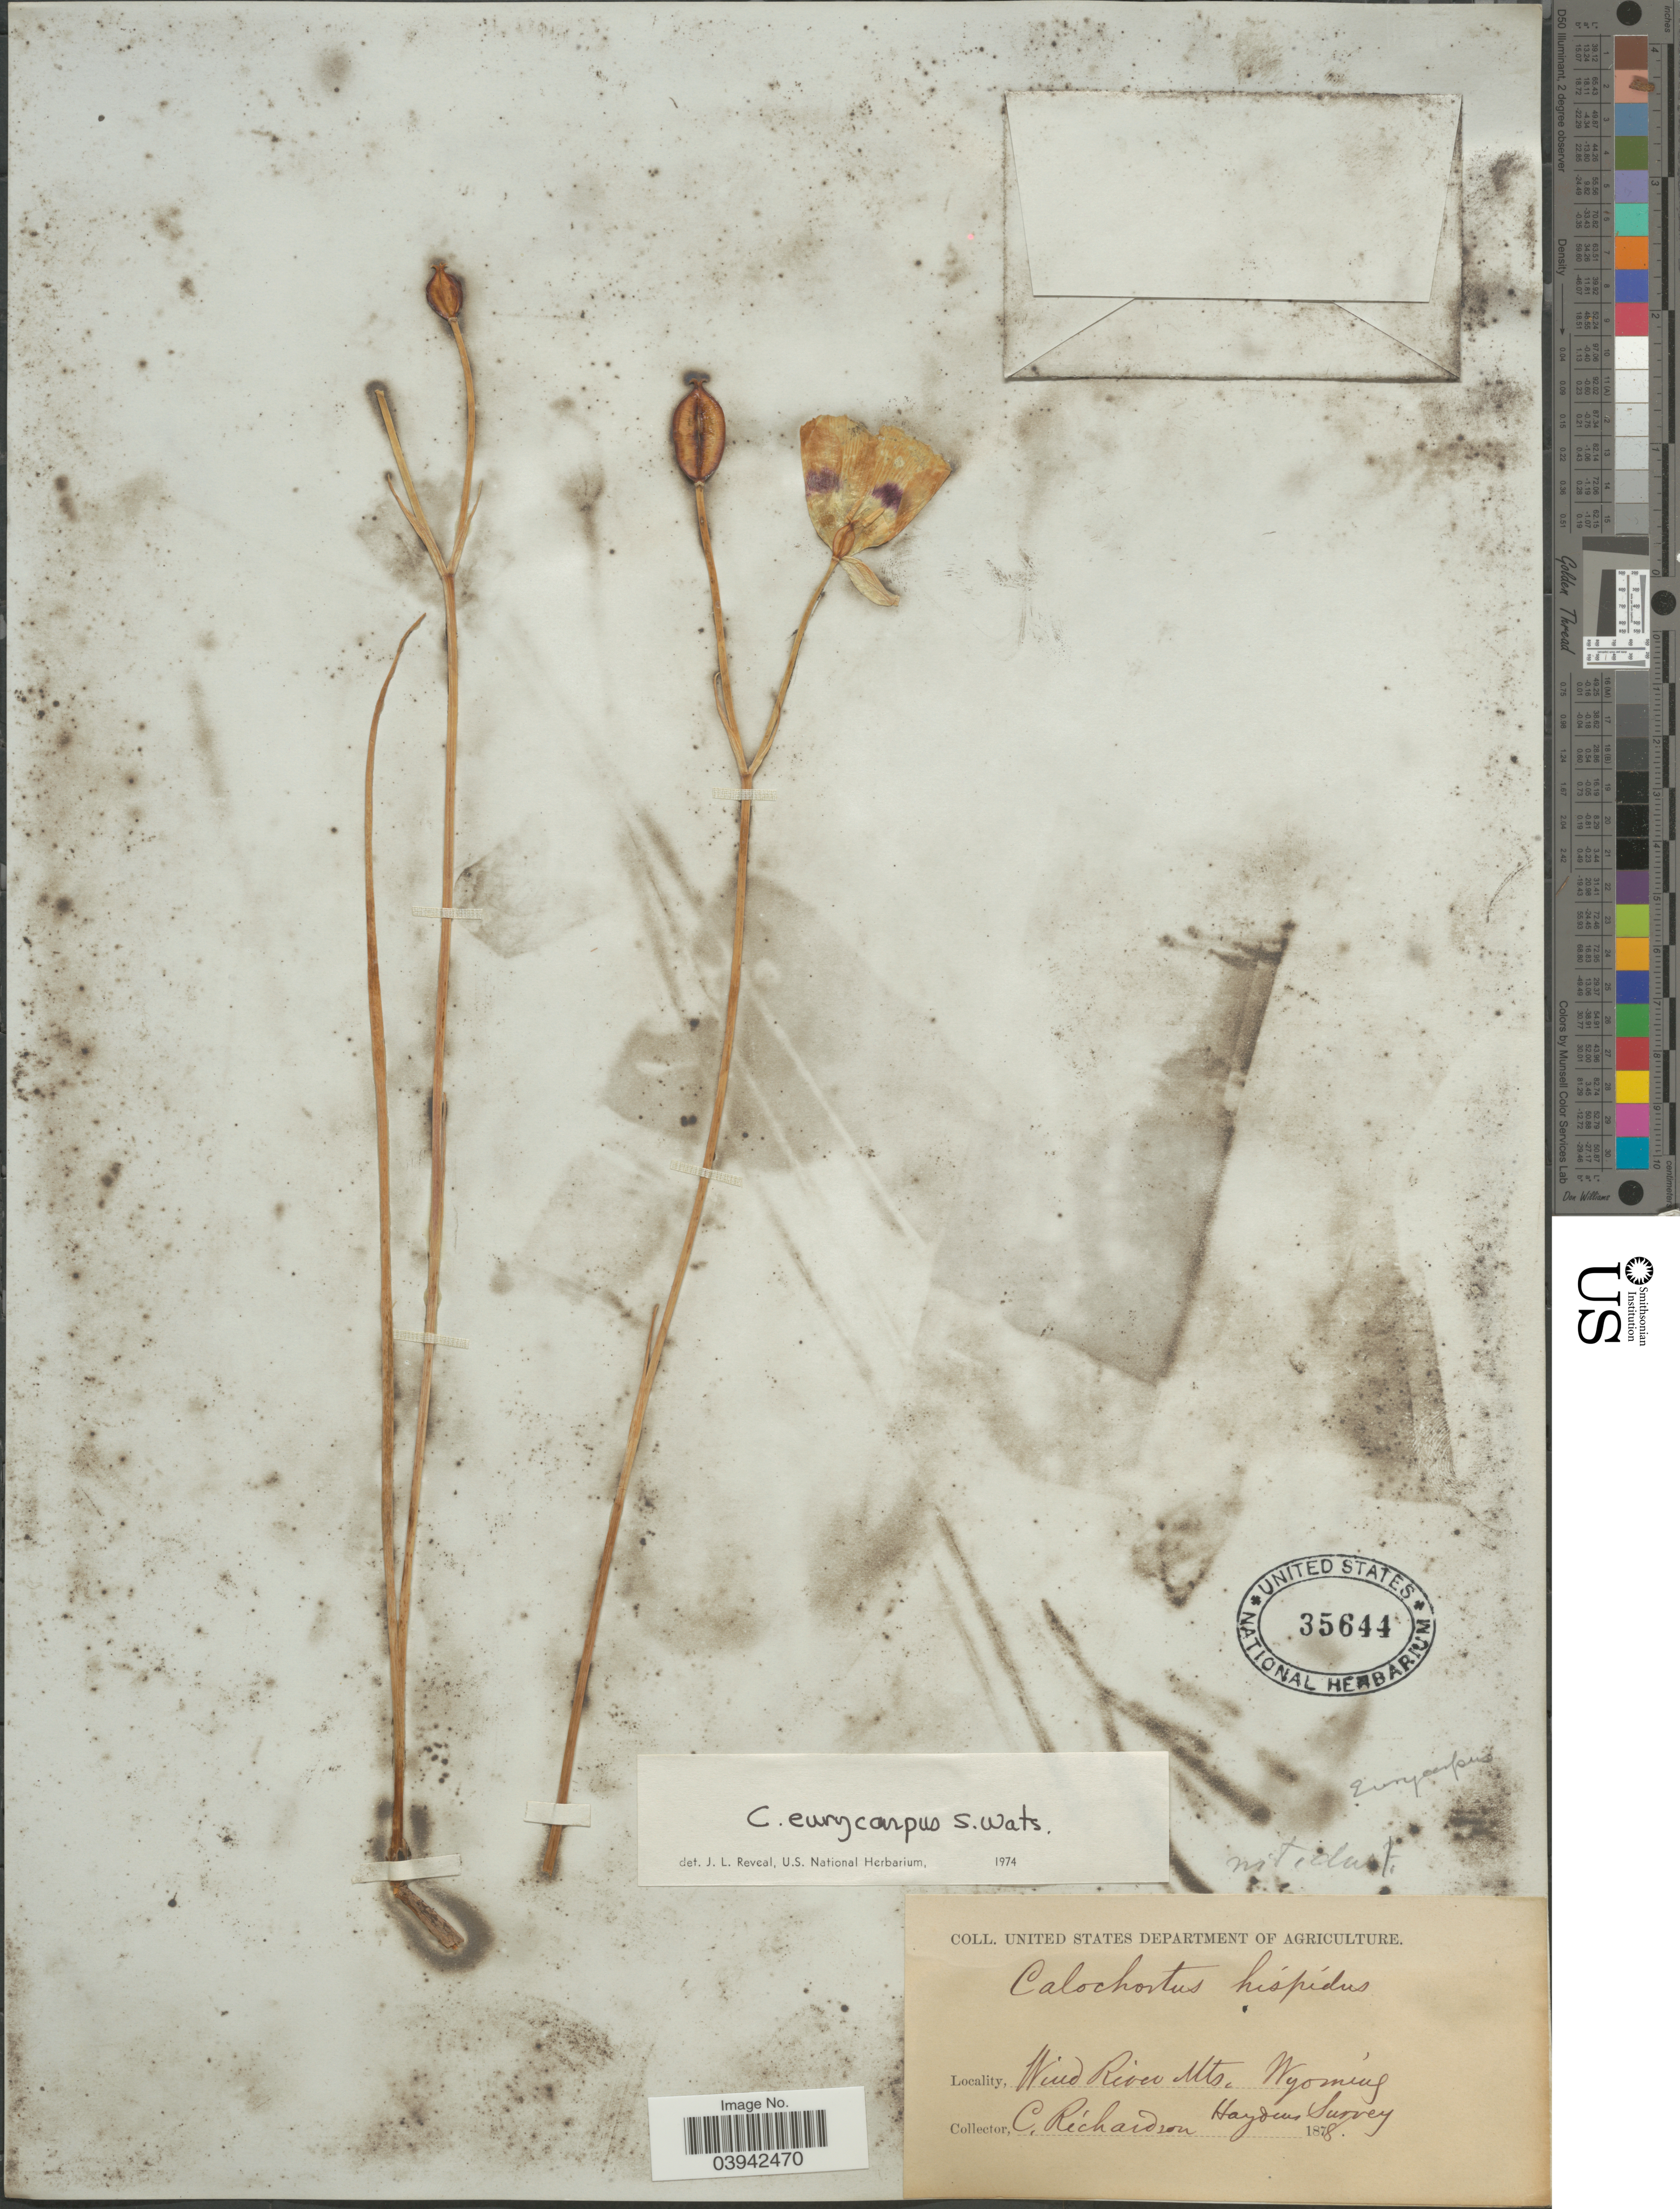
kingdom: Plantae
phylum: Tracheophyta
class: Liliopsida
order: Liliales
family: Liliaceae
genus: Calochortus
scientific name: Calochortus eurycarpus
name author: S. Watson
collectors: C. Richardson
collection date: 1878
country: United States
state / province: Wyoming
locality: Wind River Mts. Hayden Survey.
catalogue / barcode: US 35644